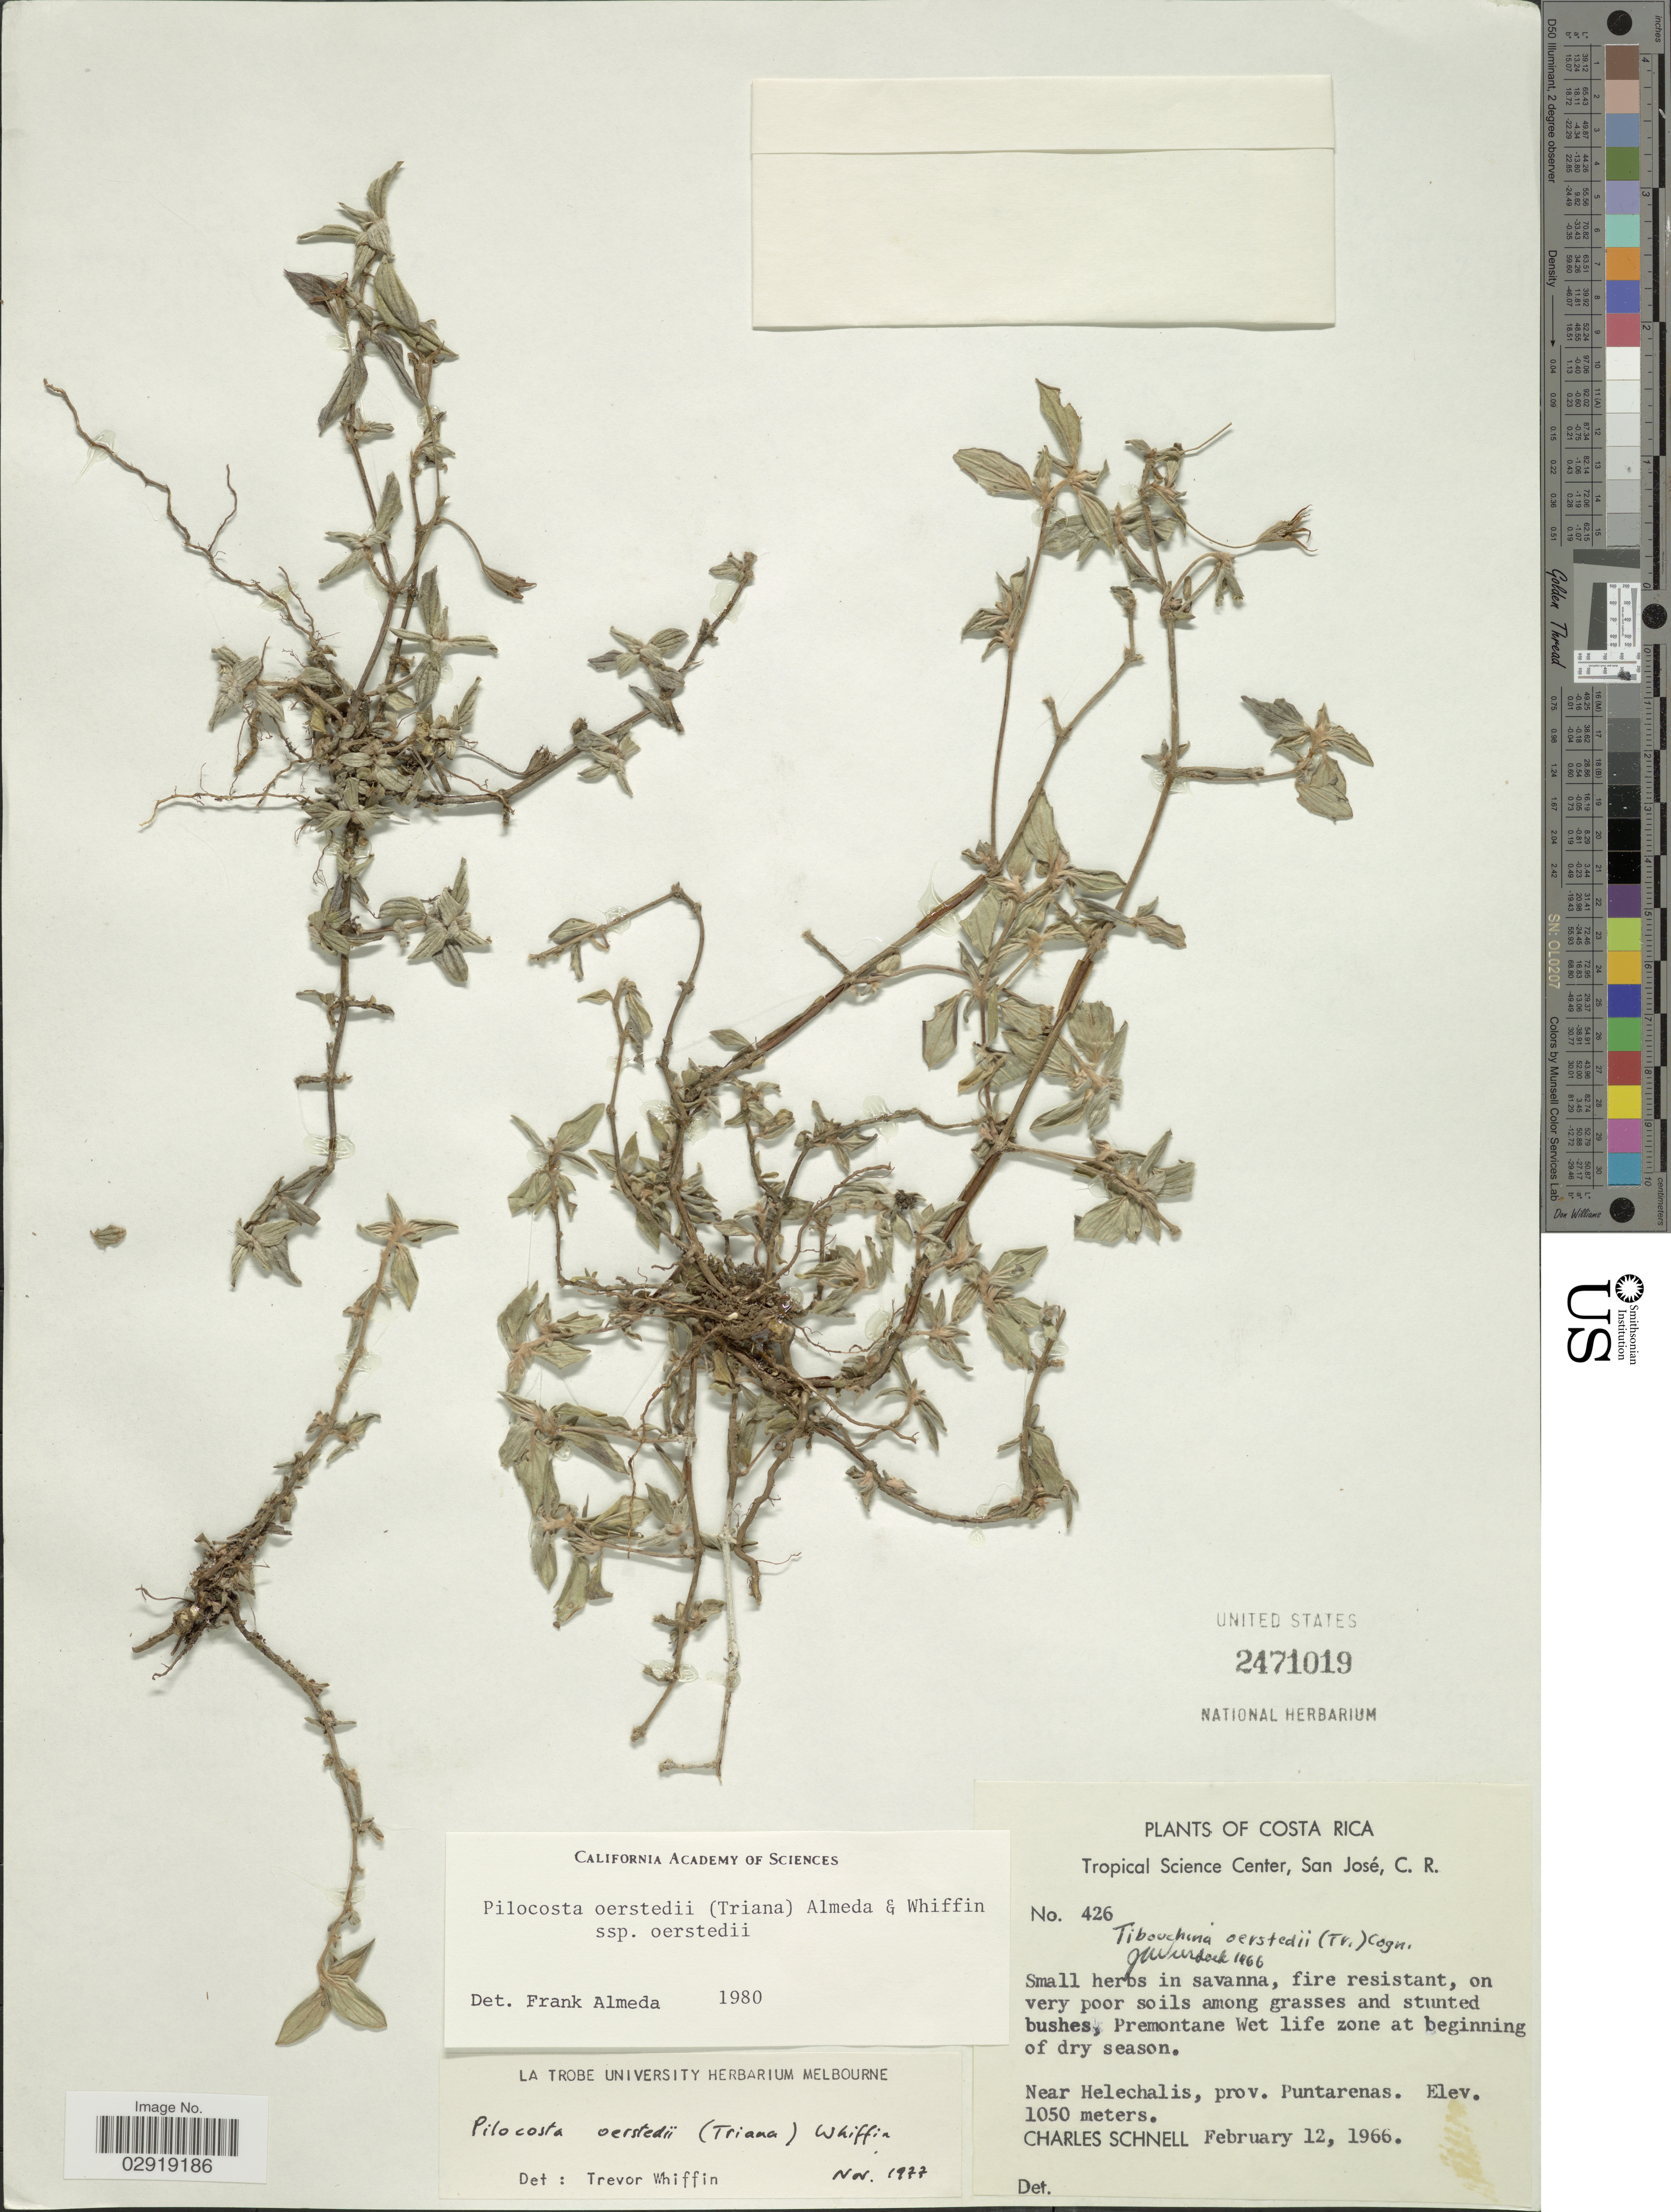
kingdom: Plantae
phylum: Tracheophyta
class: Magnoliopsida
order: Myrtales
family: Melastomataceae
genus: Pilocosta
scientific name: Pilocosta oerstedii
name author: (Triana) Almeda &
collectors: C. Schnell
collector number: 426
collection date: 1966-02-12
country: Costa Rica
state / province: Puntarenas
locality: Near Helechalis, prov. Puntarenas.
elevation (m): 1050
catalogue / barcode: US 2471019